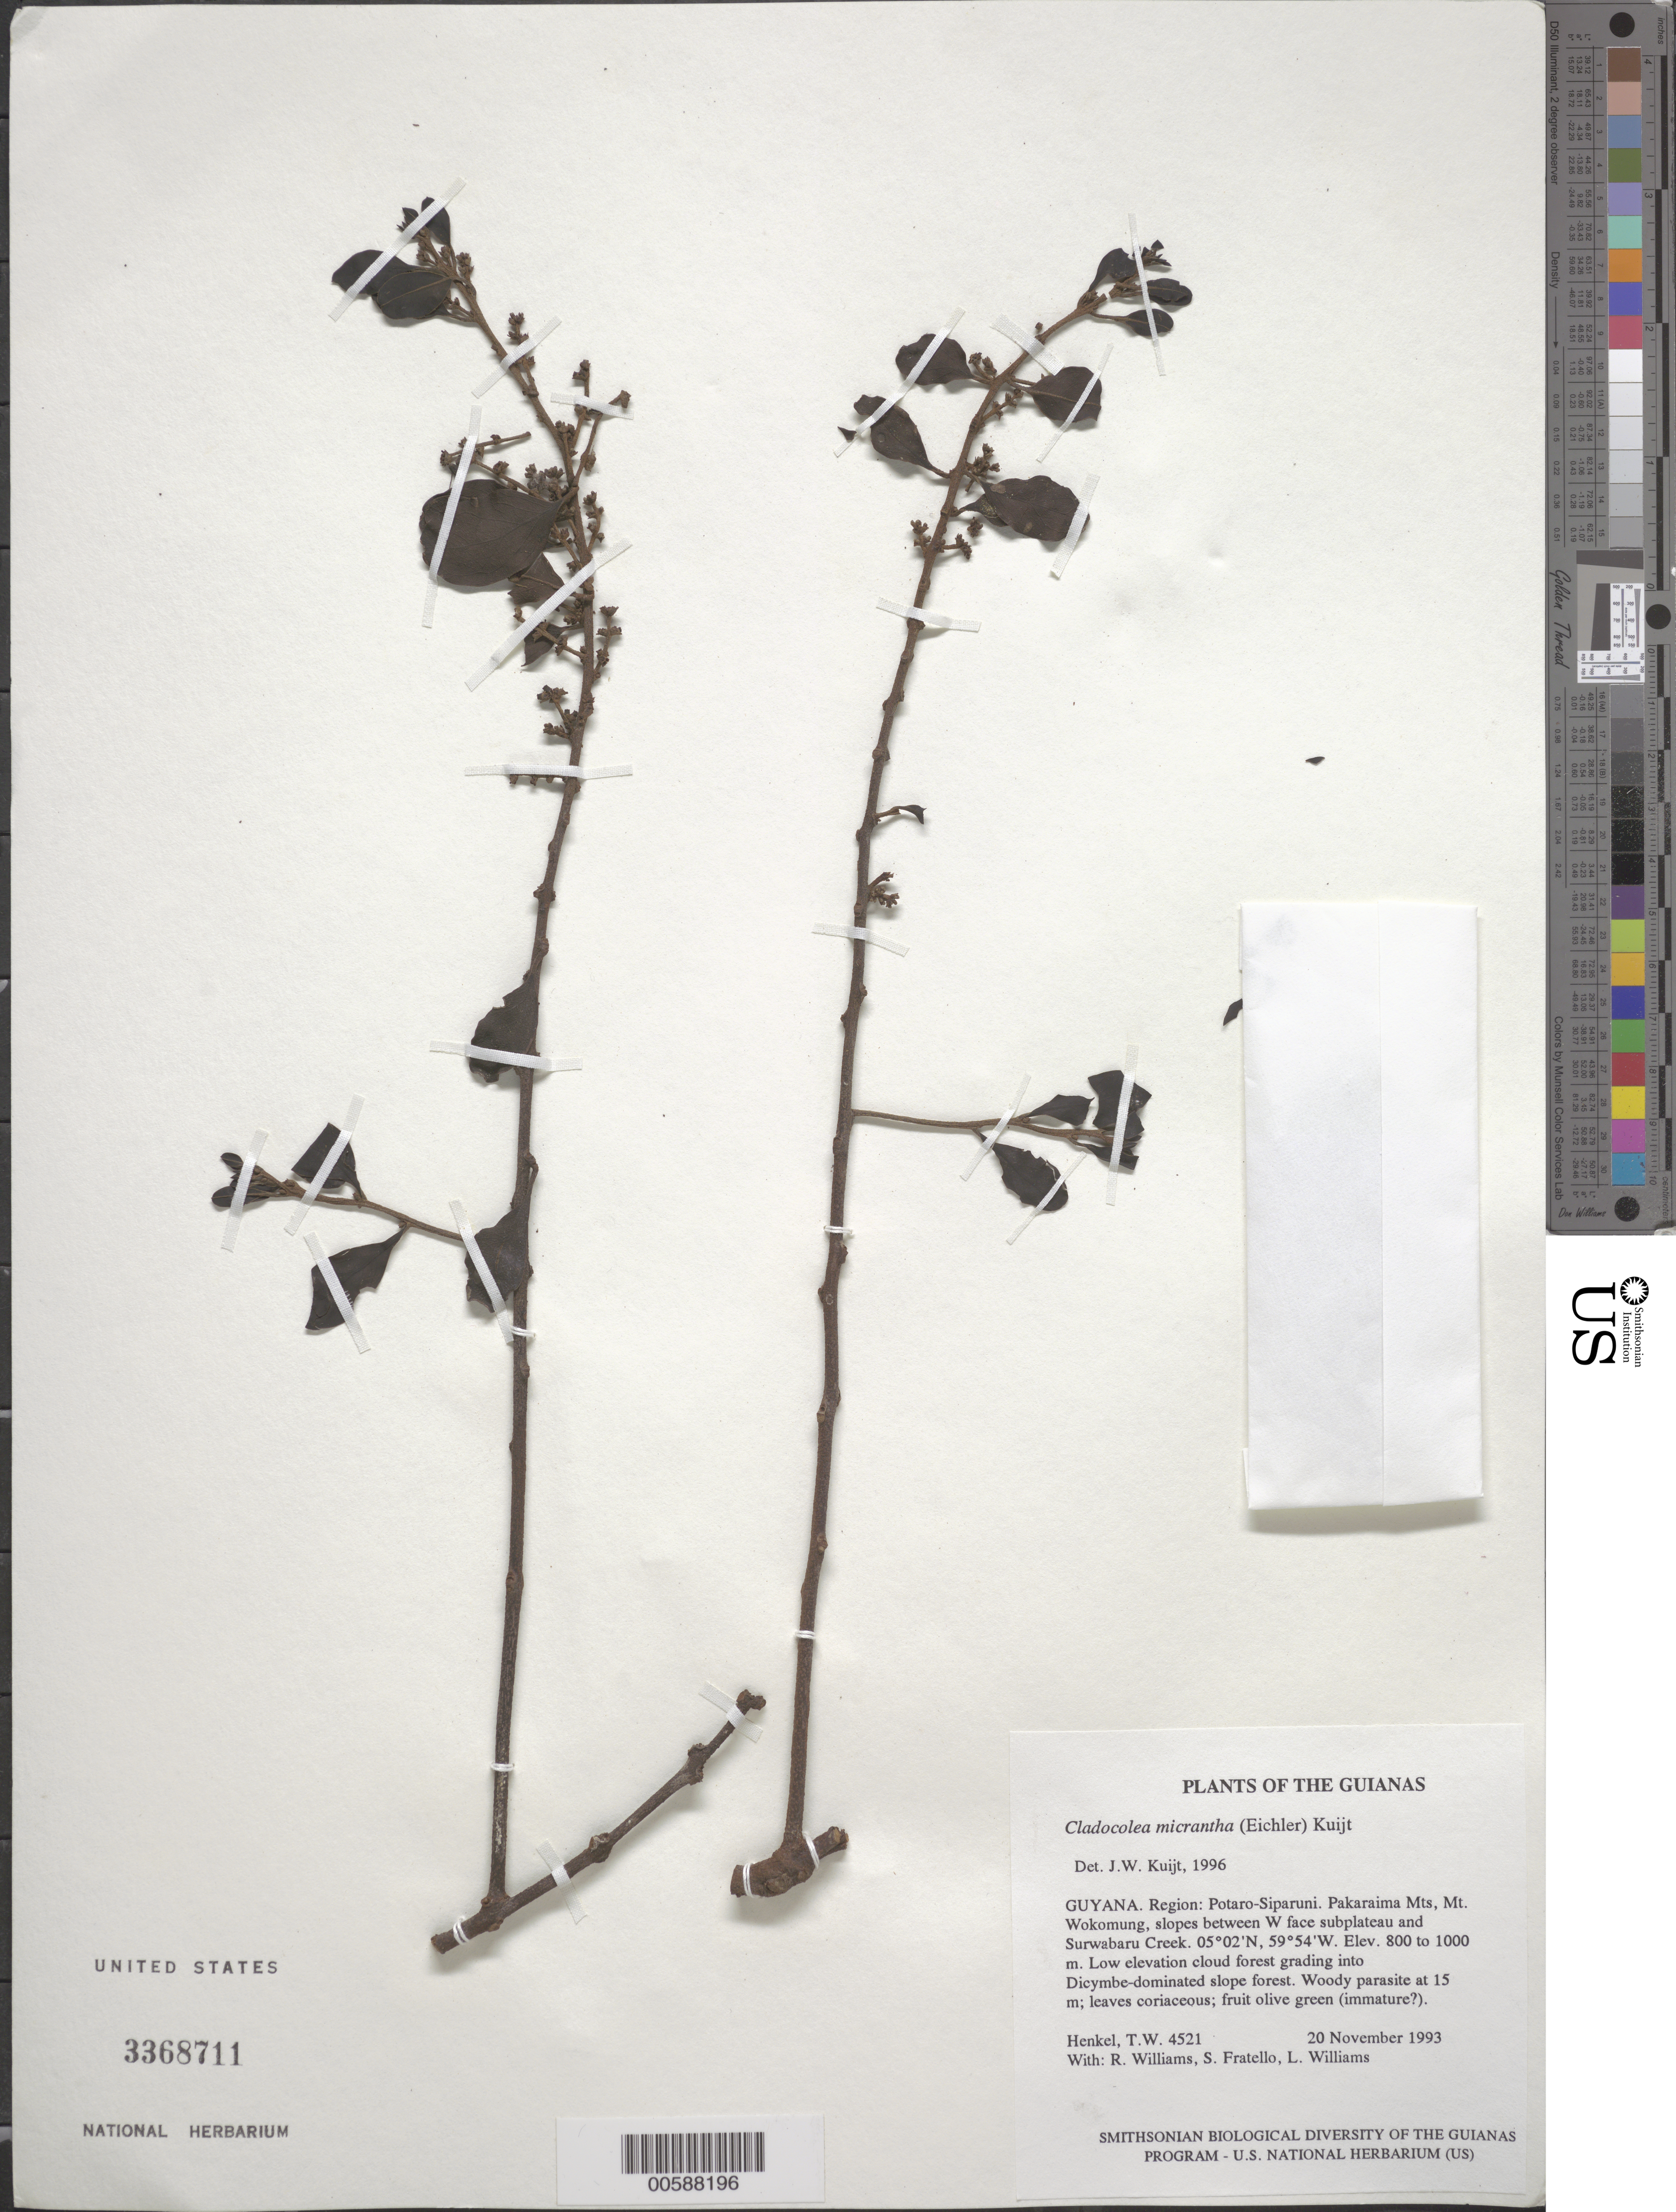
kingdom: Plantae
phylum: Tracheophyta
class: Magnoliopsida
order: Santalales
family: Loranthaceae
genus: Cladocolea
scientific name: Cladocolea micrantha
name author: (Eichler) Kuijt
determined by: Kuijt, Job, (CANADA)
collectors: T. Henkel, R. Williams, S. Fratello & L. Williams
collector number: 4521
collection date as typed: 20 November 1993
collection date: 1993-11-20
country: Guyana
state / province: Potaro-Siparuni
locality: Pakaraima Mts, Mt. Wokomung, slopes between W face subplateau and Surwabaru Creek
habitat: Low elevation cloud forest grading into Dicymbe-dominated slope forest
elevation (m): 800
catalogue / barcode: US 3368711